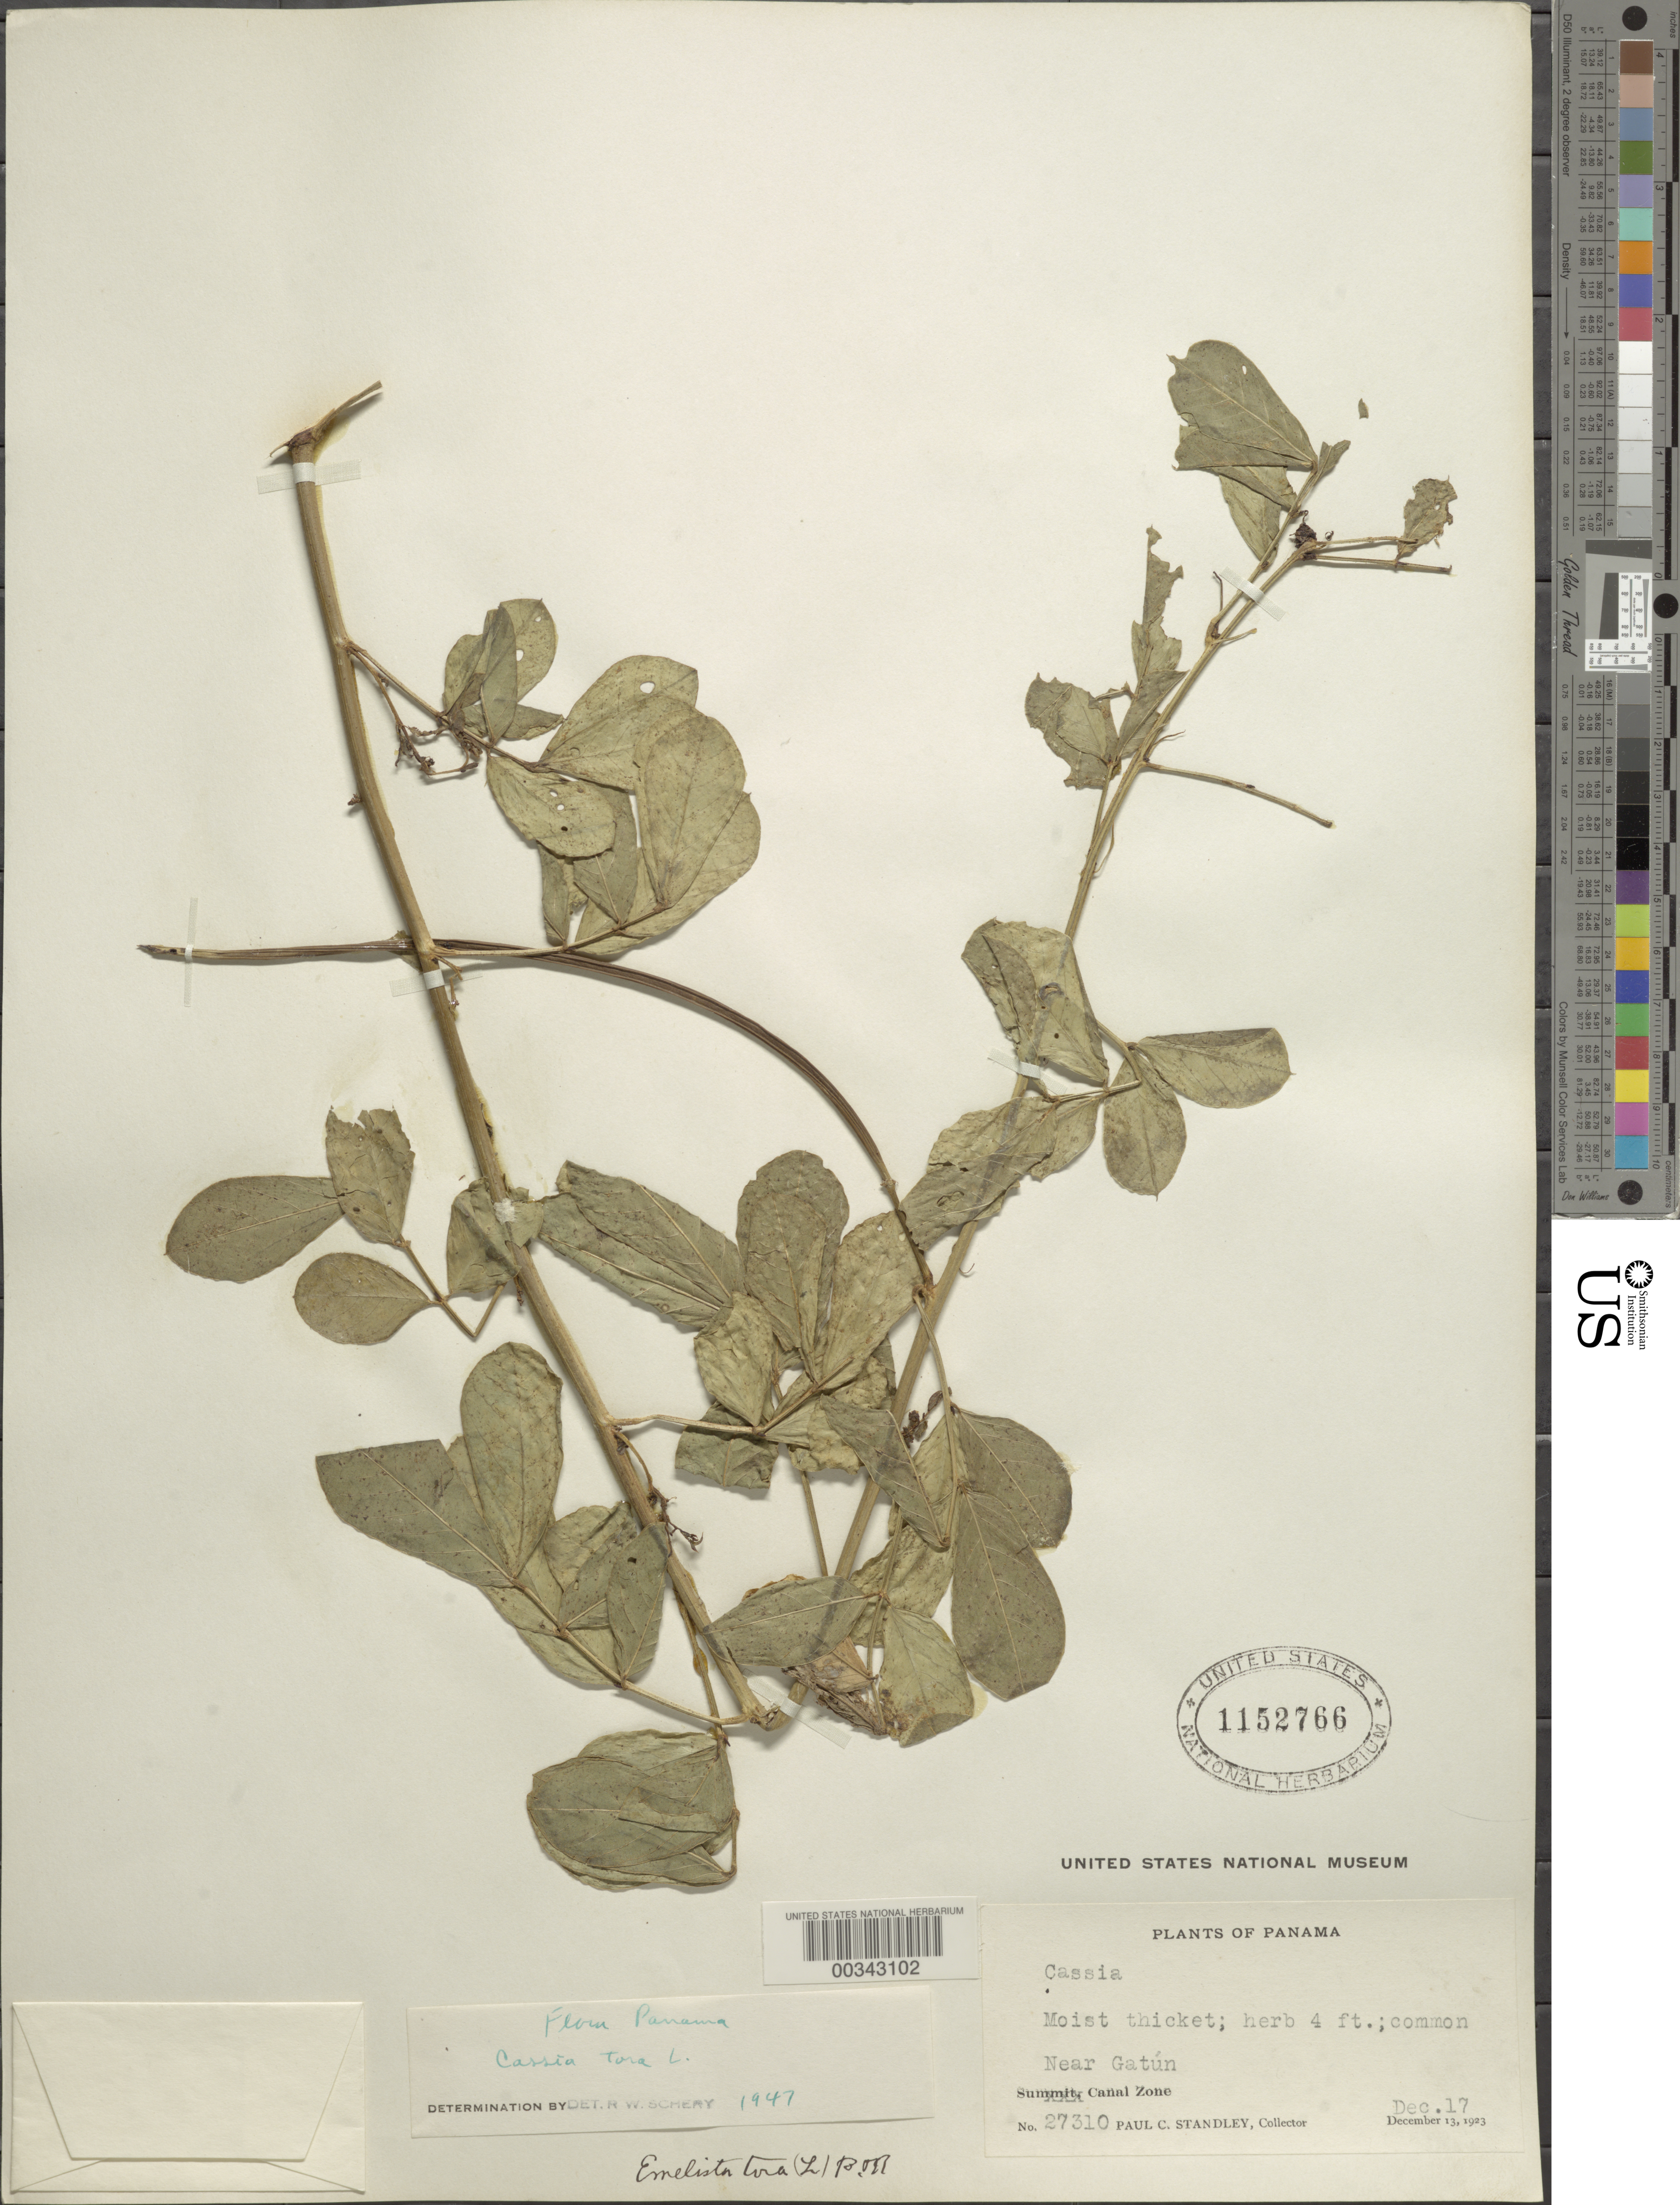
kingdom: Plantae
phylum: Tracheophyta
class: Magnoliopsida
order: Fabales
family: Fabaceae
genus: Senna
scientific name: Senna obtusifolia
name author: (L.) H.S. Irwin & Barneby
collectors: P. C. Standley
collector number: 27310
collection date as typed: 13 Dec 1923 and 17 Dec 1923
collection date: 1923-12-13,1923-12-17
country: Panama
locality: Near Gatun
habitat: Moist thicket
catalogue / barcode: US 1152766